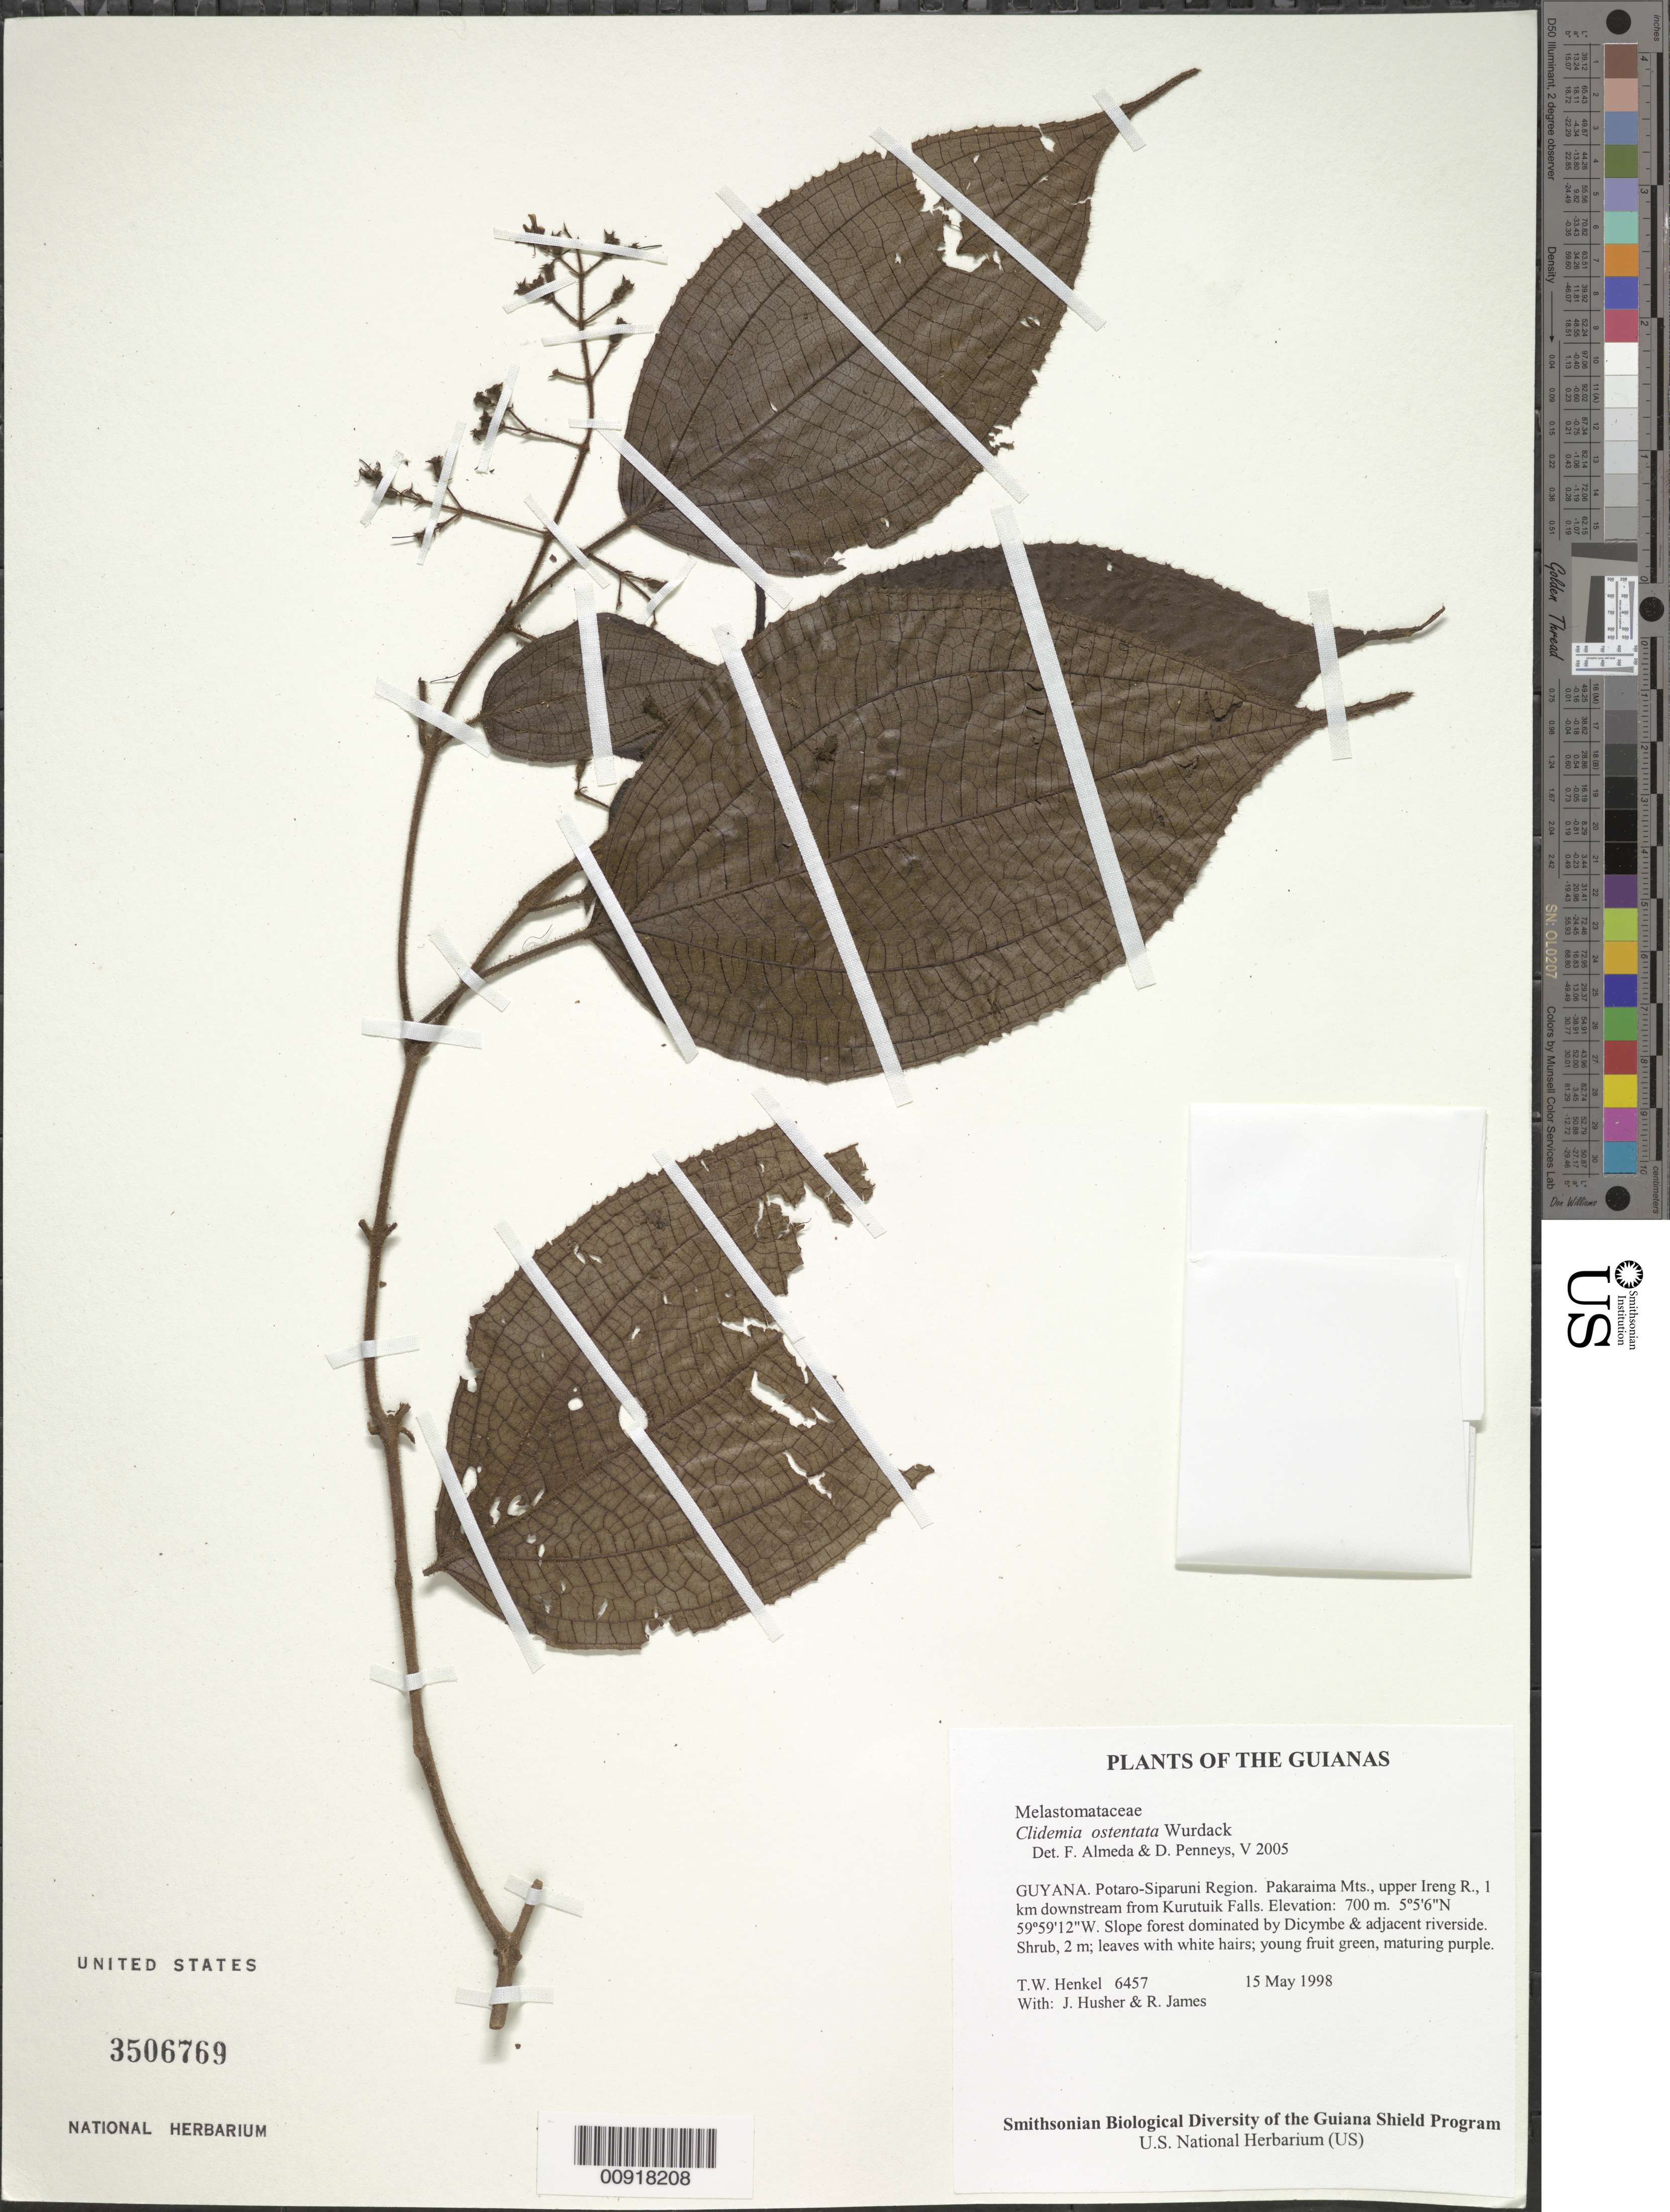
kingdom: Plantae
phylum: Tracheophyta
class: Magnoliopsida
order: Myrtales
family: Melastomataceae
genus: Clidemia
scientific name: Clidemia ostentata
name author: Wurdack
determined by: Almeda, F.; Penneys, D. S.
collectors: T. Henkel, J. Husher & R. James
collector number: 6457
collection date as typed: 15 May 1998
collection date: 1998-05-15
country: Guyana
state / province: Potaro-Siparuni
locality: Pakaraima Mts., upper Ireng R., 1 km downstream from Kurutuik Falls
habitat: Slope forest dominated by Dicymbe & adjacent riverside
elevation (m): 700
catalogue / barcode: US 3506769